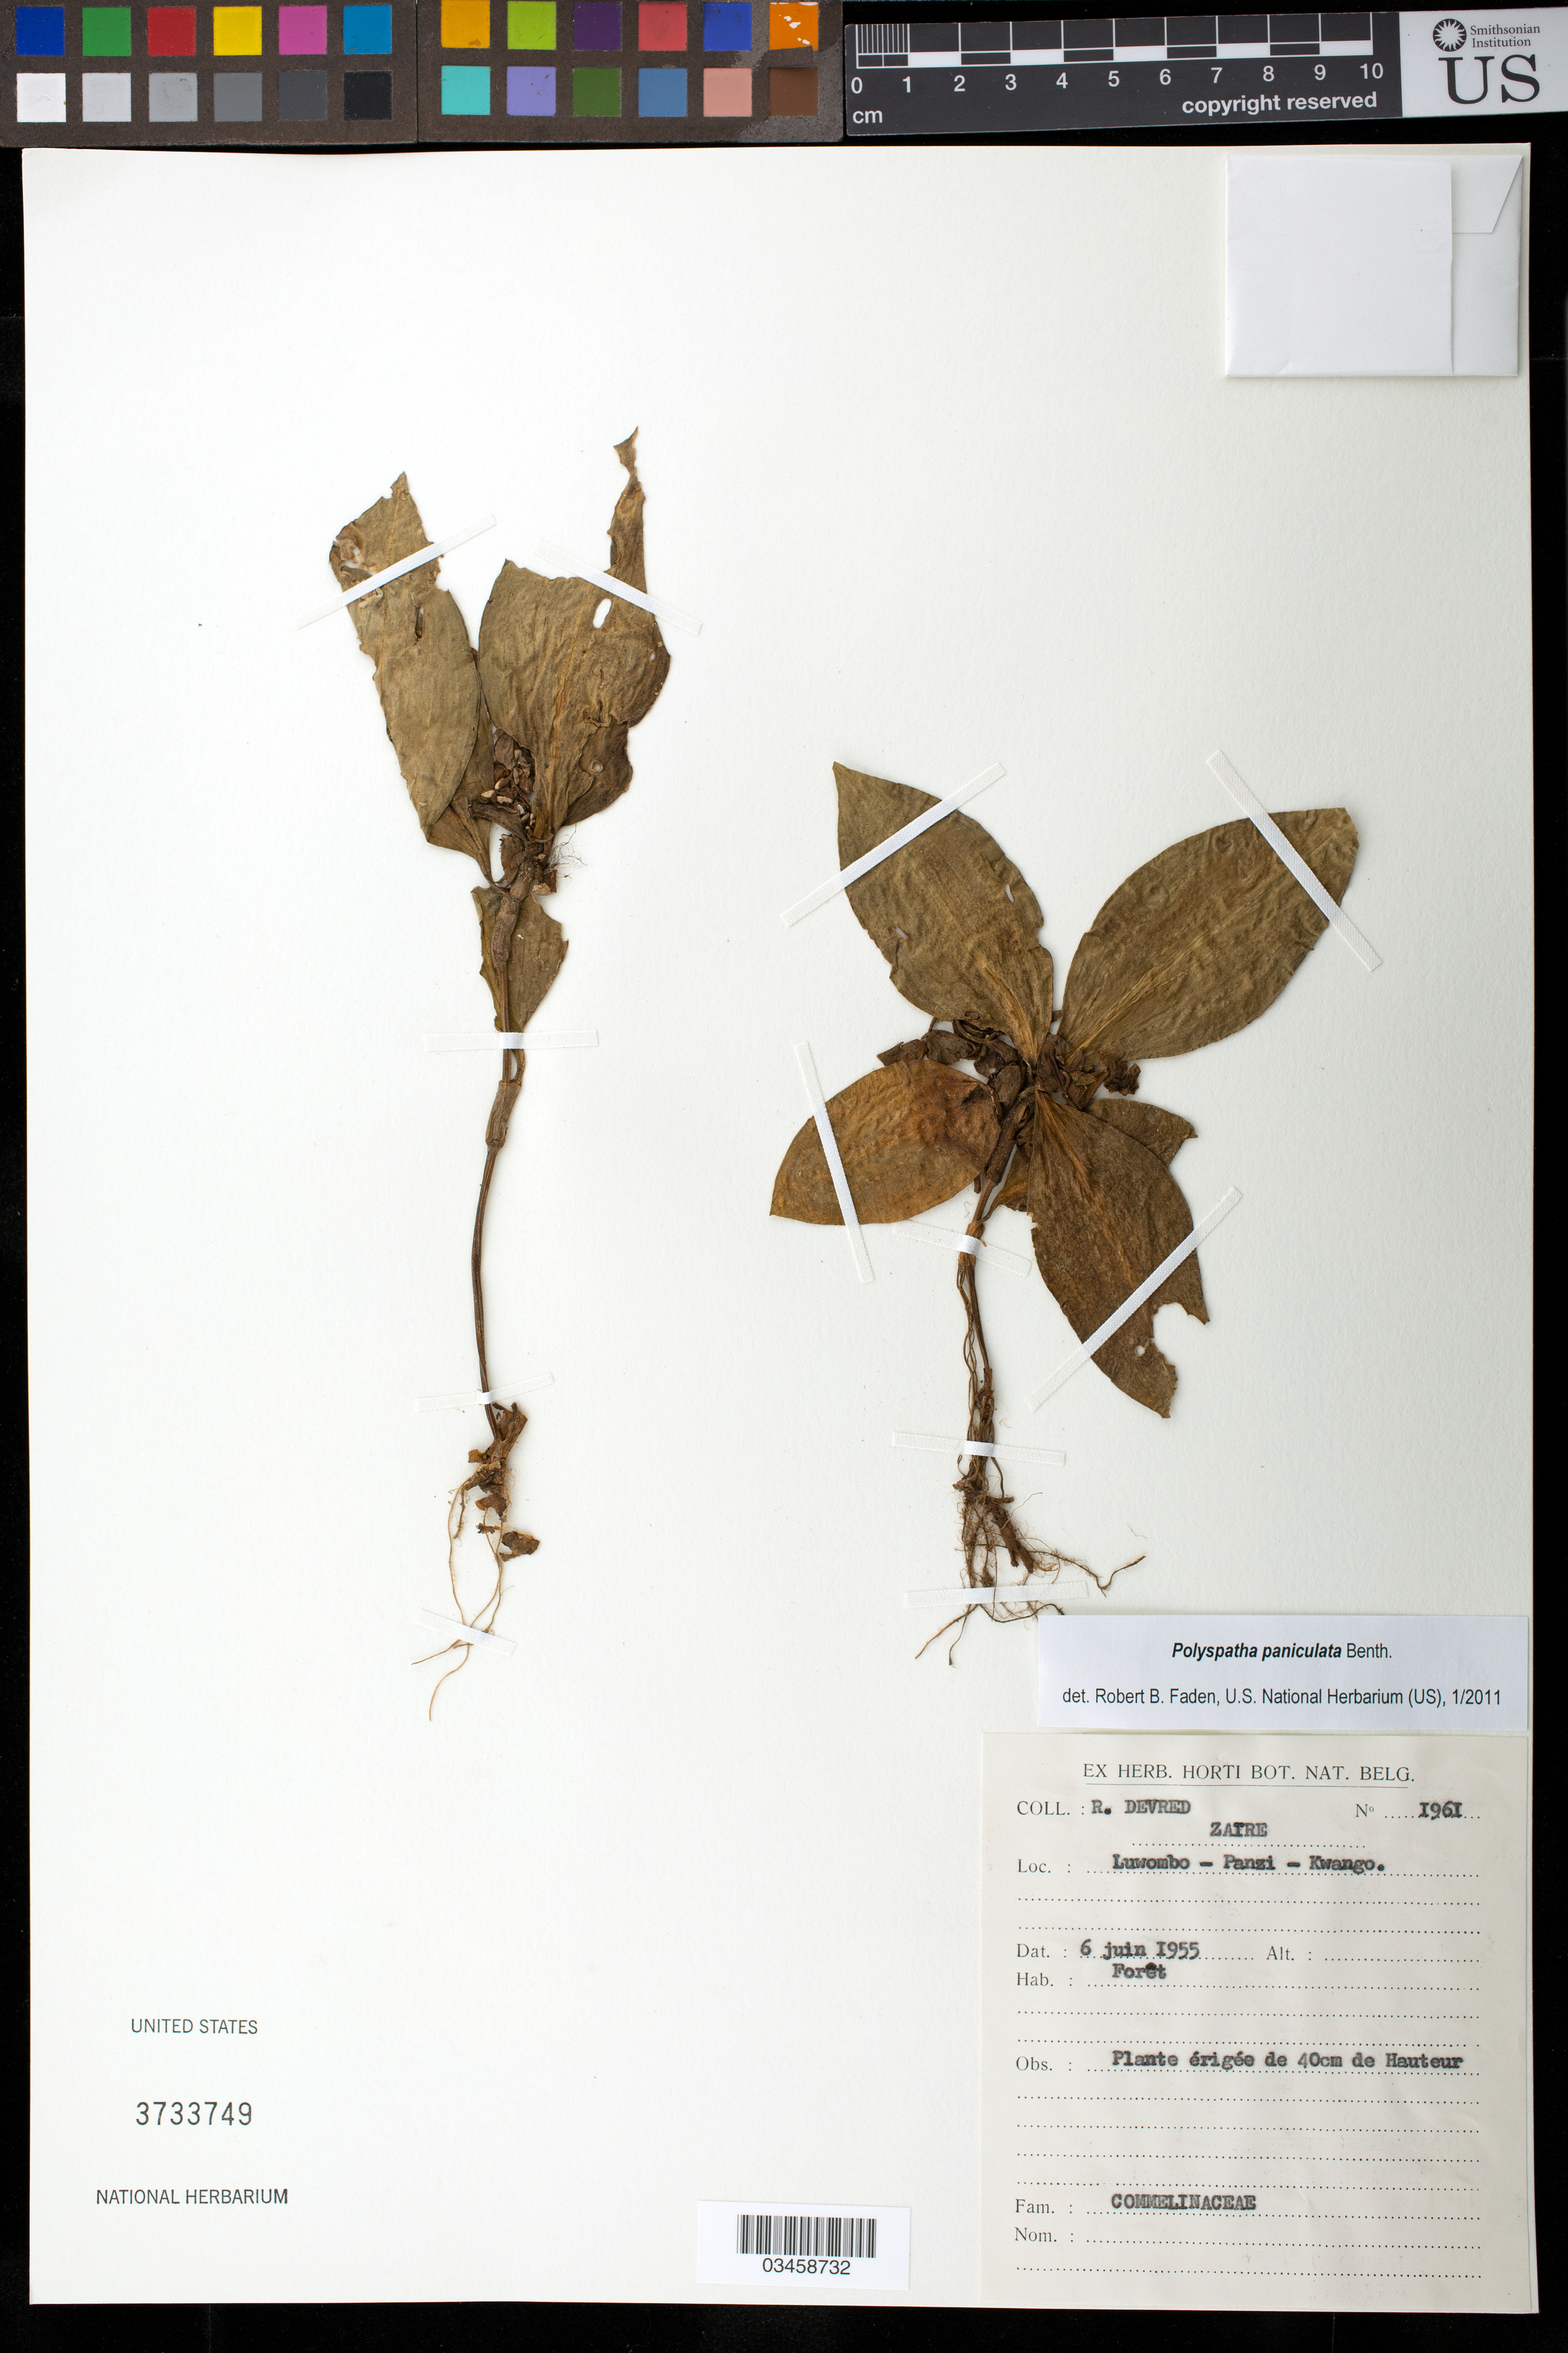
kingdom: Plantae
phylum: Tracheophyta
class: Liliopsida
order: Commelinales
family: Commelinaceae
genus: Polyspatha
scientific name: Polyspatha paniculata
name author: Benth.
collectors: R. Devred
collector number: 1961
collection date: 1955-06-06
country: Congo, Democratic Republic of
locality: Luwombo - Panzi - Kwango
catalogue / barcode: US 3733749